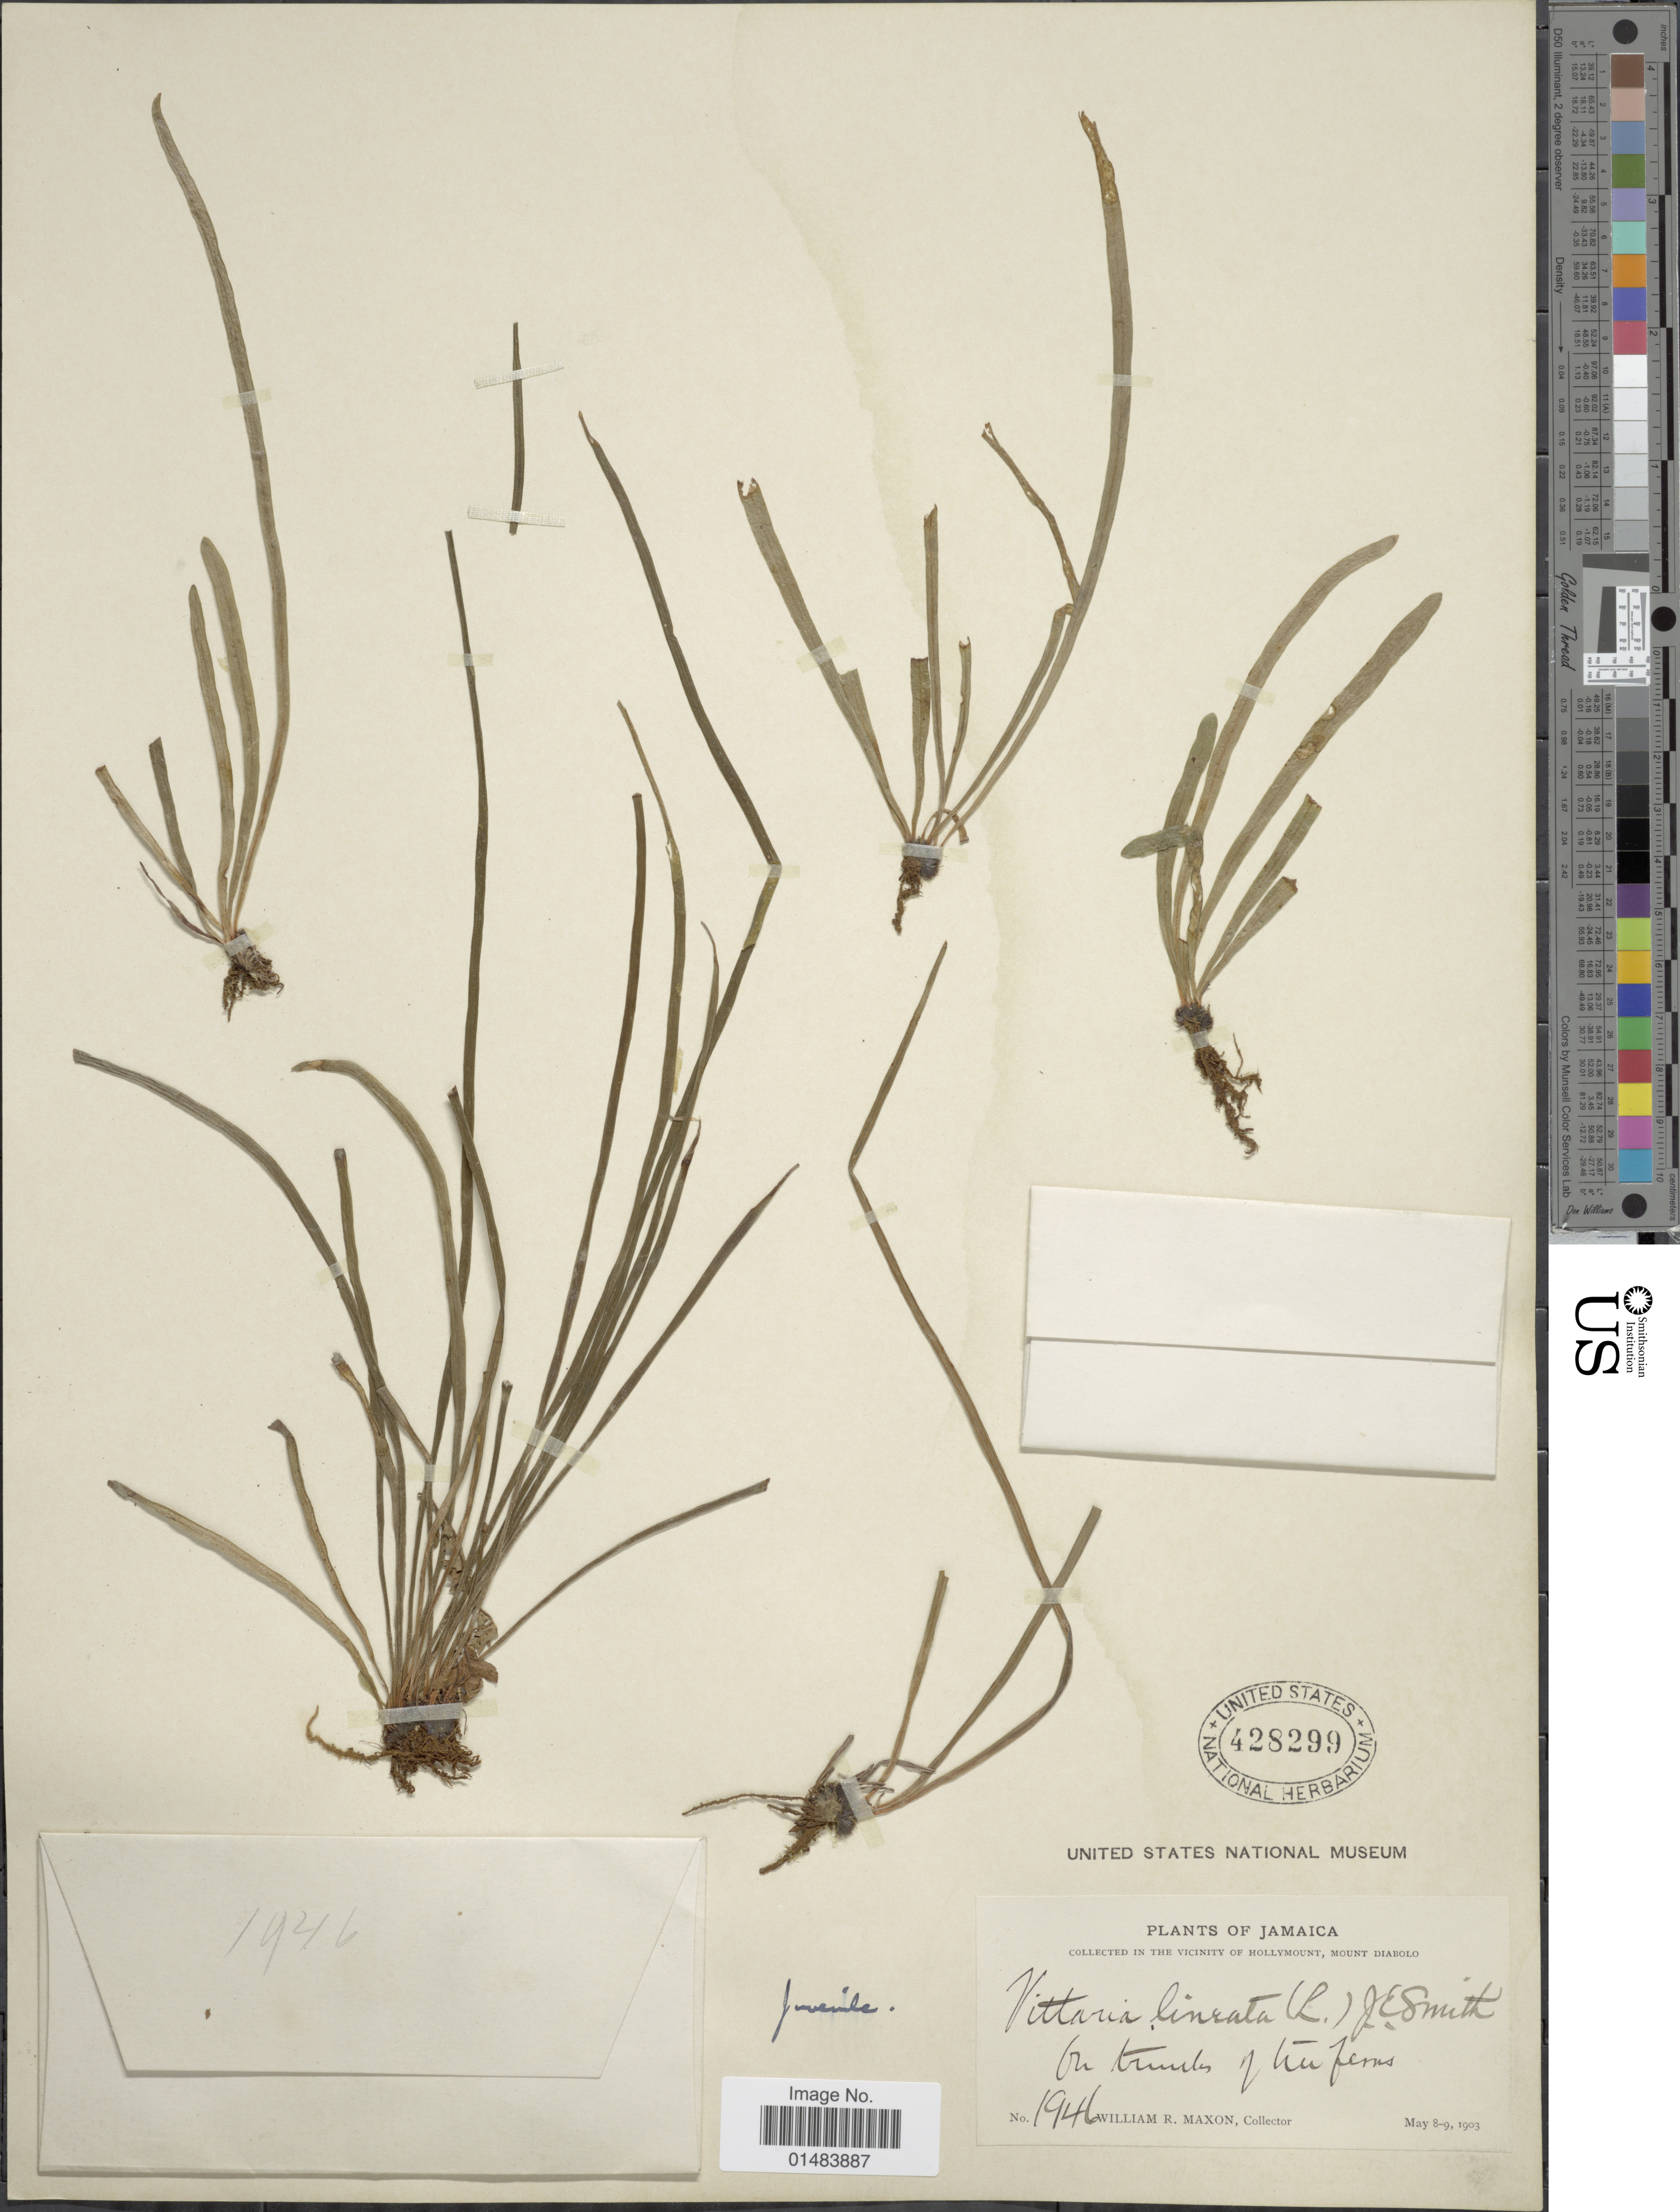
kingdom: Plantae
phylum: Tracheophyta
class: Polypodiopsida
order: Polypodiales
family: Pteridaceae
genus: Vittaria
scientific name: Vittaria lineata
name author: (L.) Sm.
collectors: W. R. Maxon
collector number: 1946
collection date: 1903-05-08/1903-05-09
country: Jamaica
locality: Jamaica, vicinity of Hollymount, Mount Diablo.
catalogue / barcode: US 428299